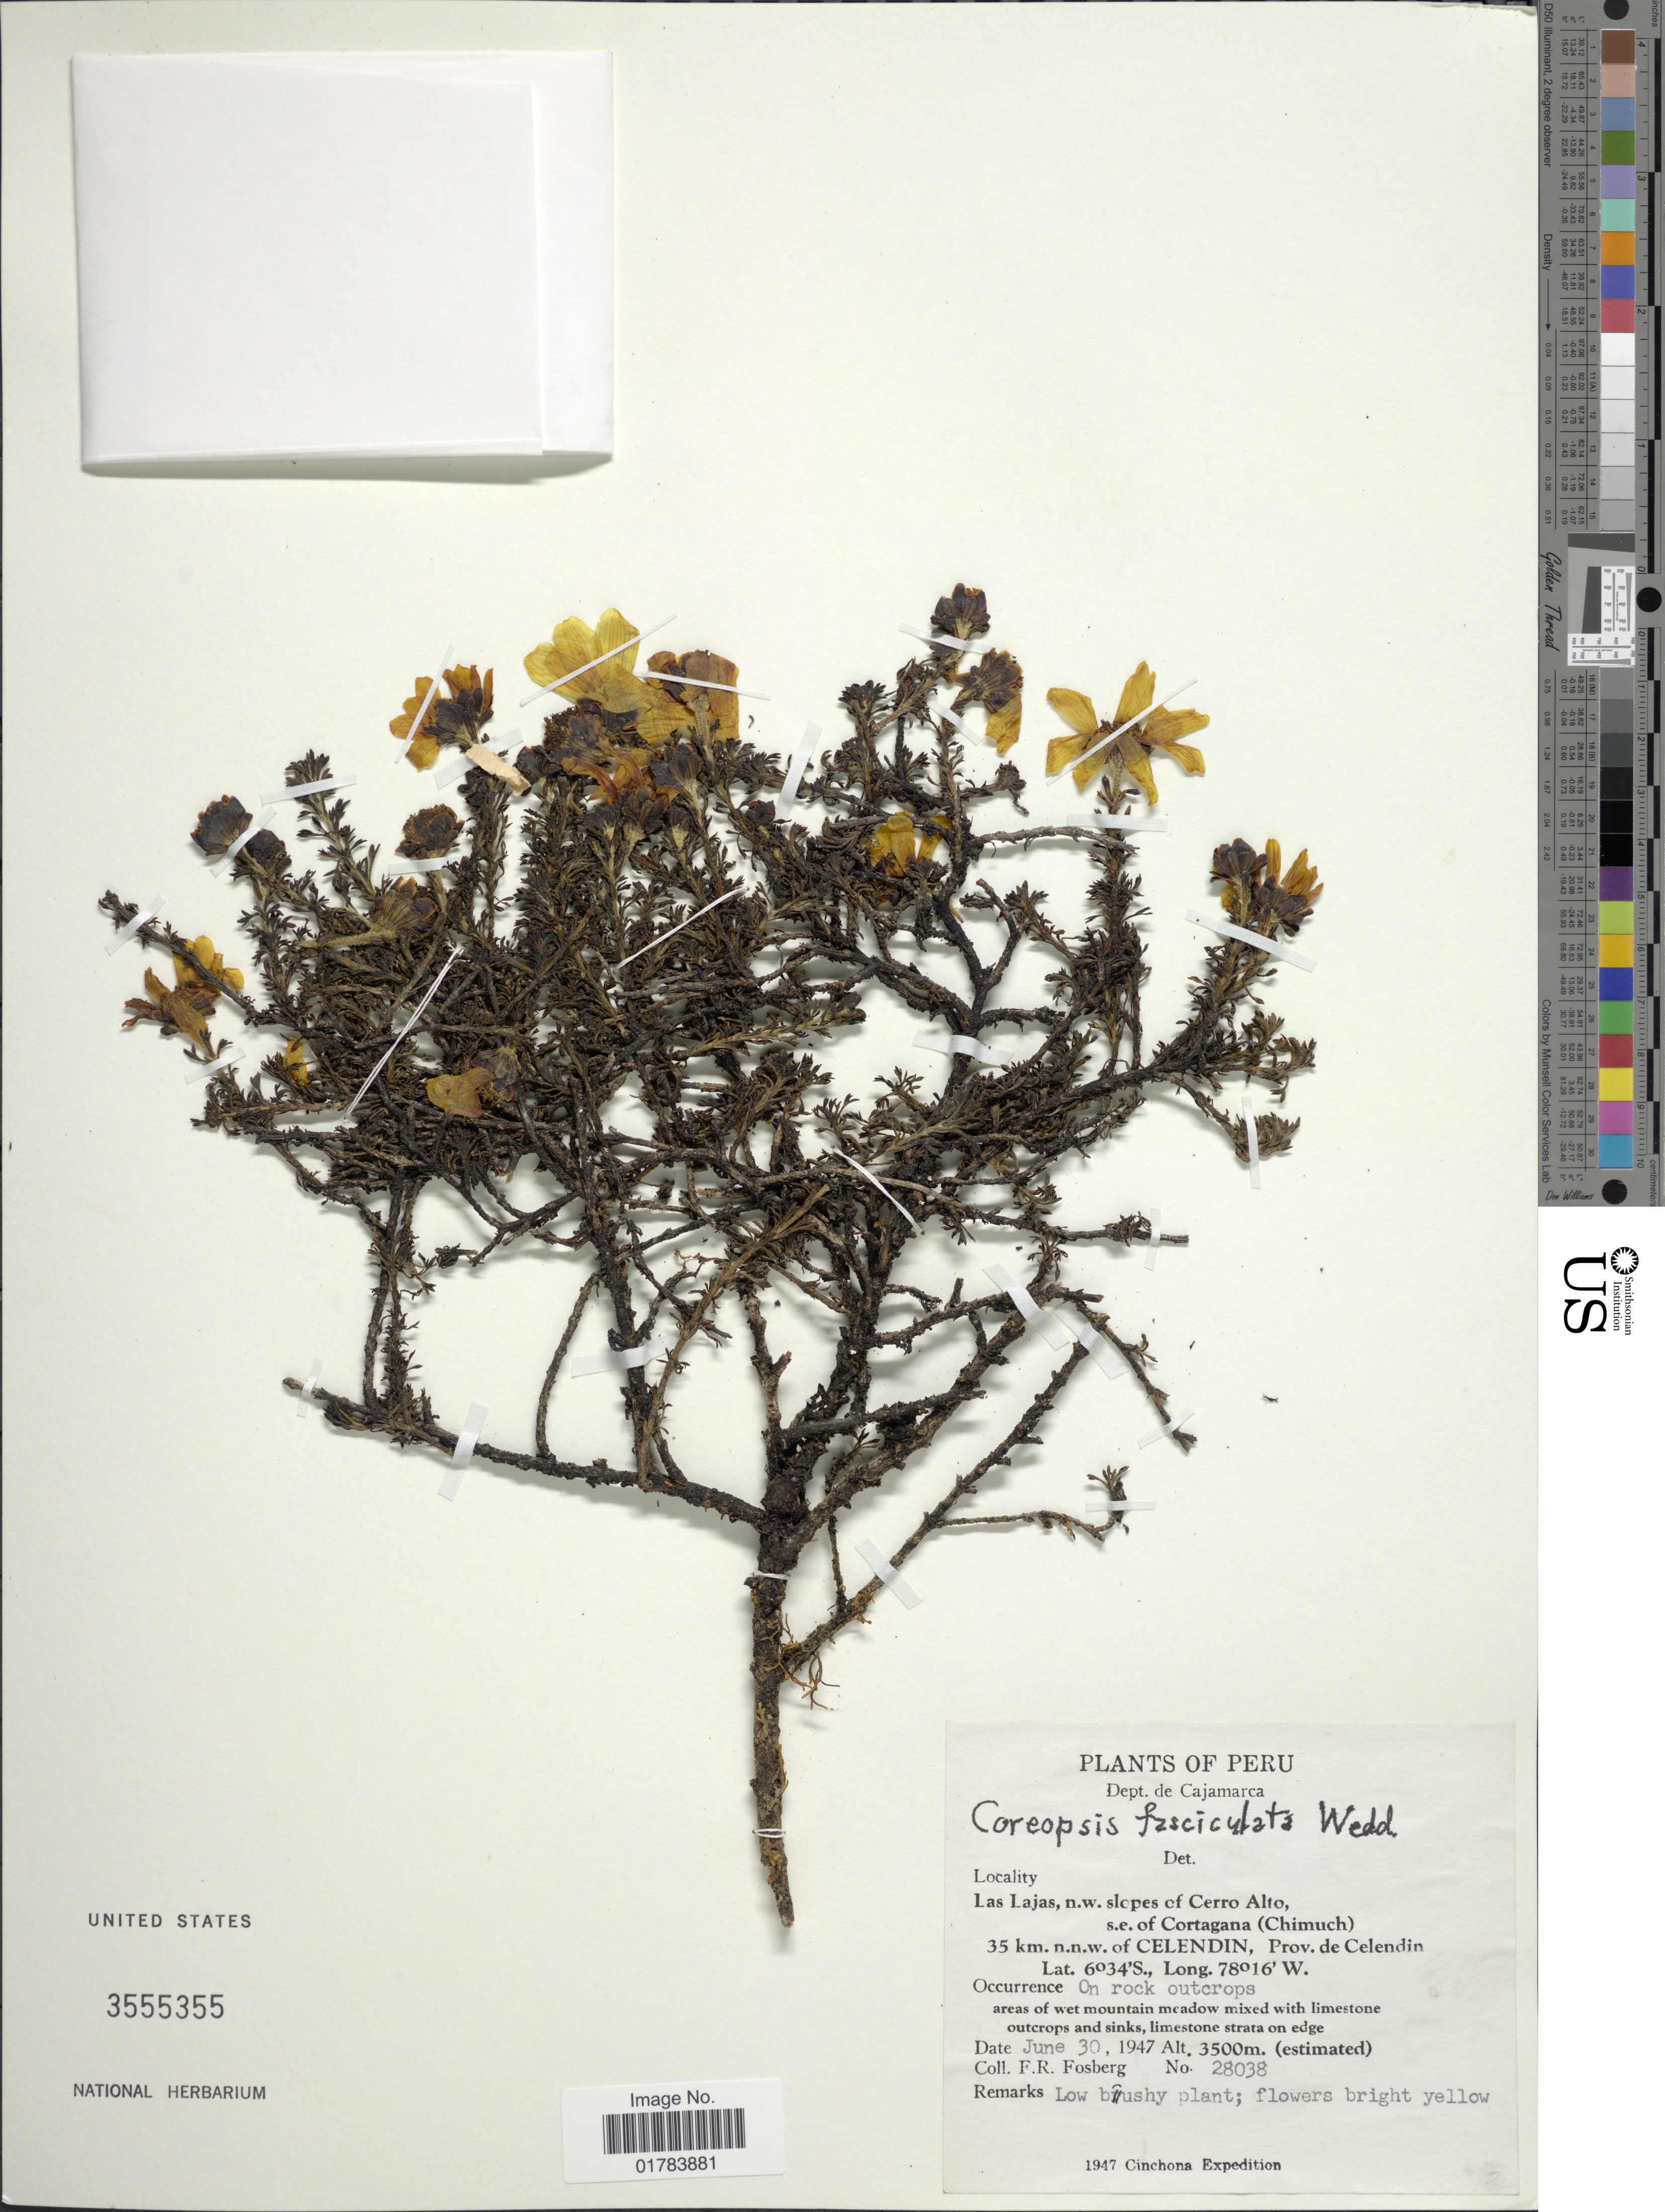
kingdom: Plantae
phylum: Tracheophyta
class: Magnoliopsida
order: Asterales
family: Asteraceae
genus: Coreopsis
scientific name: Coreopsis fasciculata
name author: Wedd.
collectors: F. R. Fosberg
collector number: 28038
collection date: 1947-06-30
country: Peru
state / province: Cajamarca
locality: Las Lajas, n.w. slopes of Cerro Alto, s.e. of Cortagana (Chimuch) 35 km n.n.w. of Celendin, Prov. de Celendin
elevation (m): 3500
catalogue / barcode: US 3555355